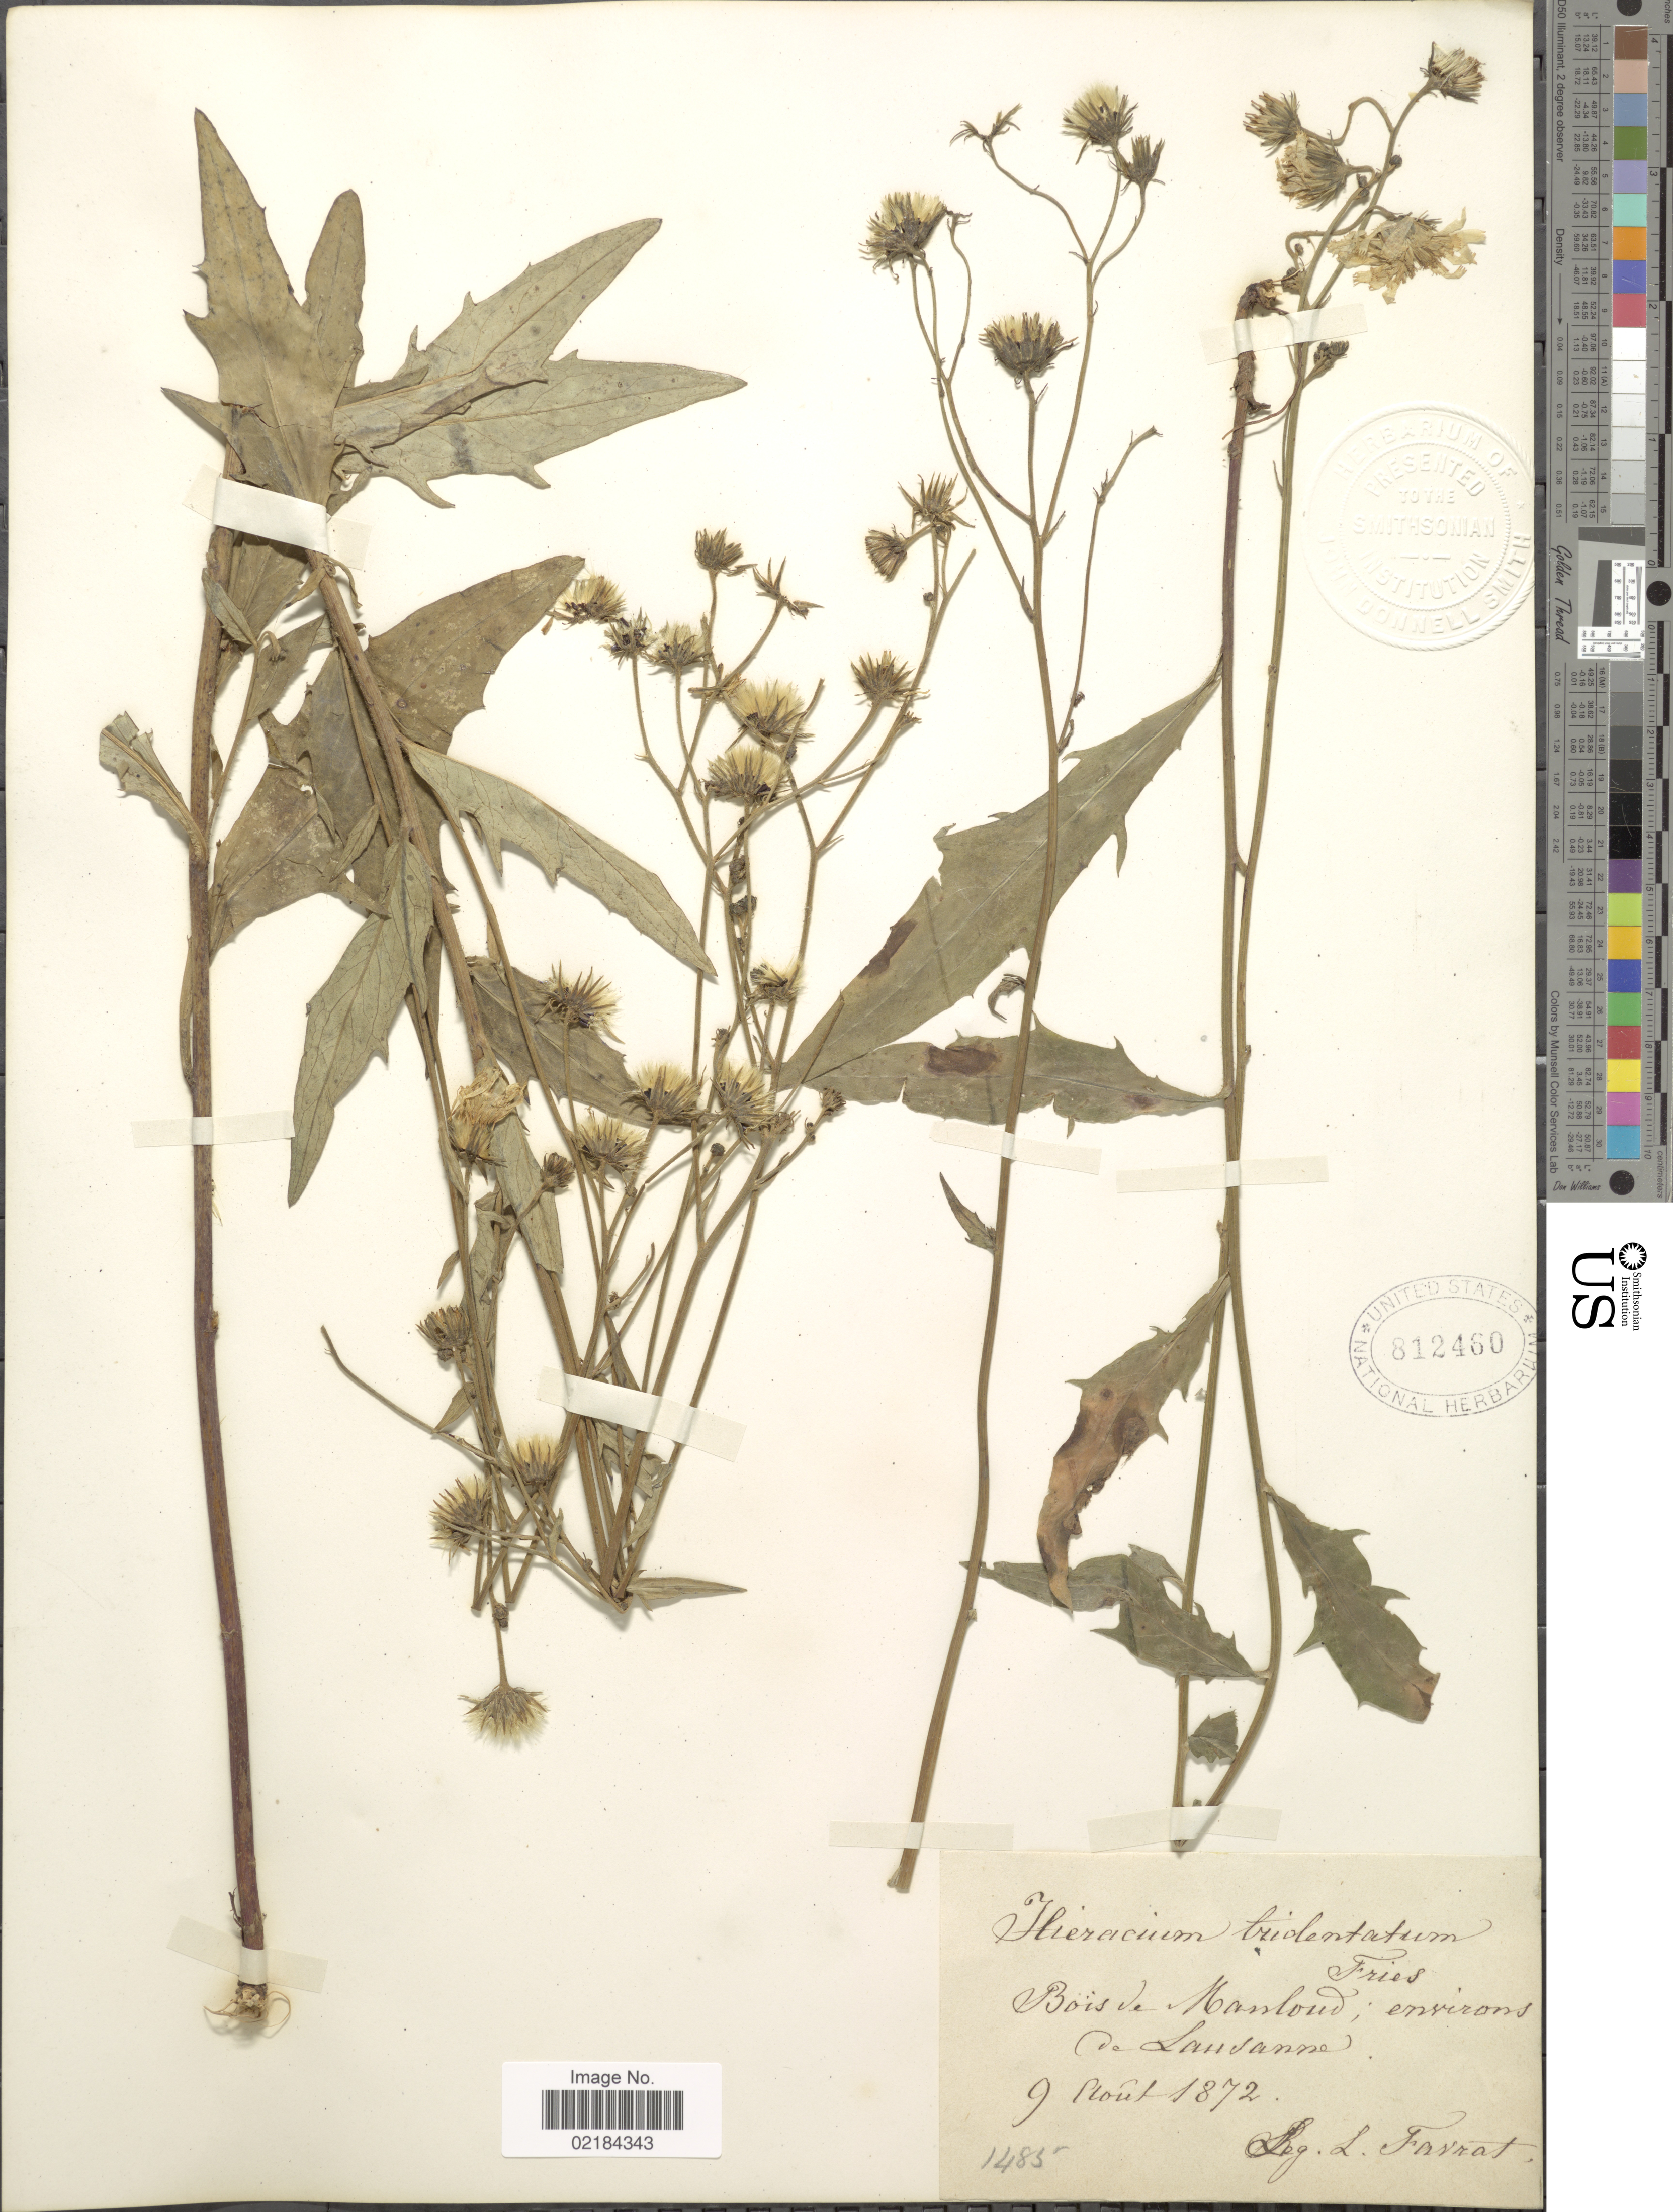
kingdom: Plantae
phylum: Tracheophyta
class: Magnoliopsida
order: Asterales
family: Asteraceae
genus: Hieracium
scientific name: Hieracium laevigatum subsp. tridentatum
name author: (Fr.) Čelak.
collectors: L. Favrat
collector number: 1485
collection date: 1872-08-09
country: Switzerland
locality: Bois de Manloud; ensirons de Lausanne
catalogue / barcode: US 812460